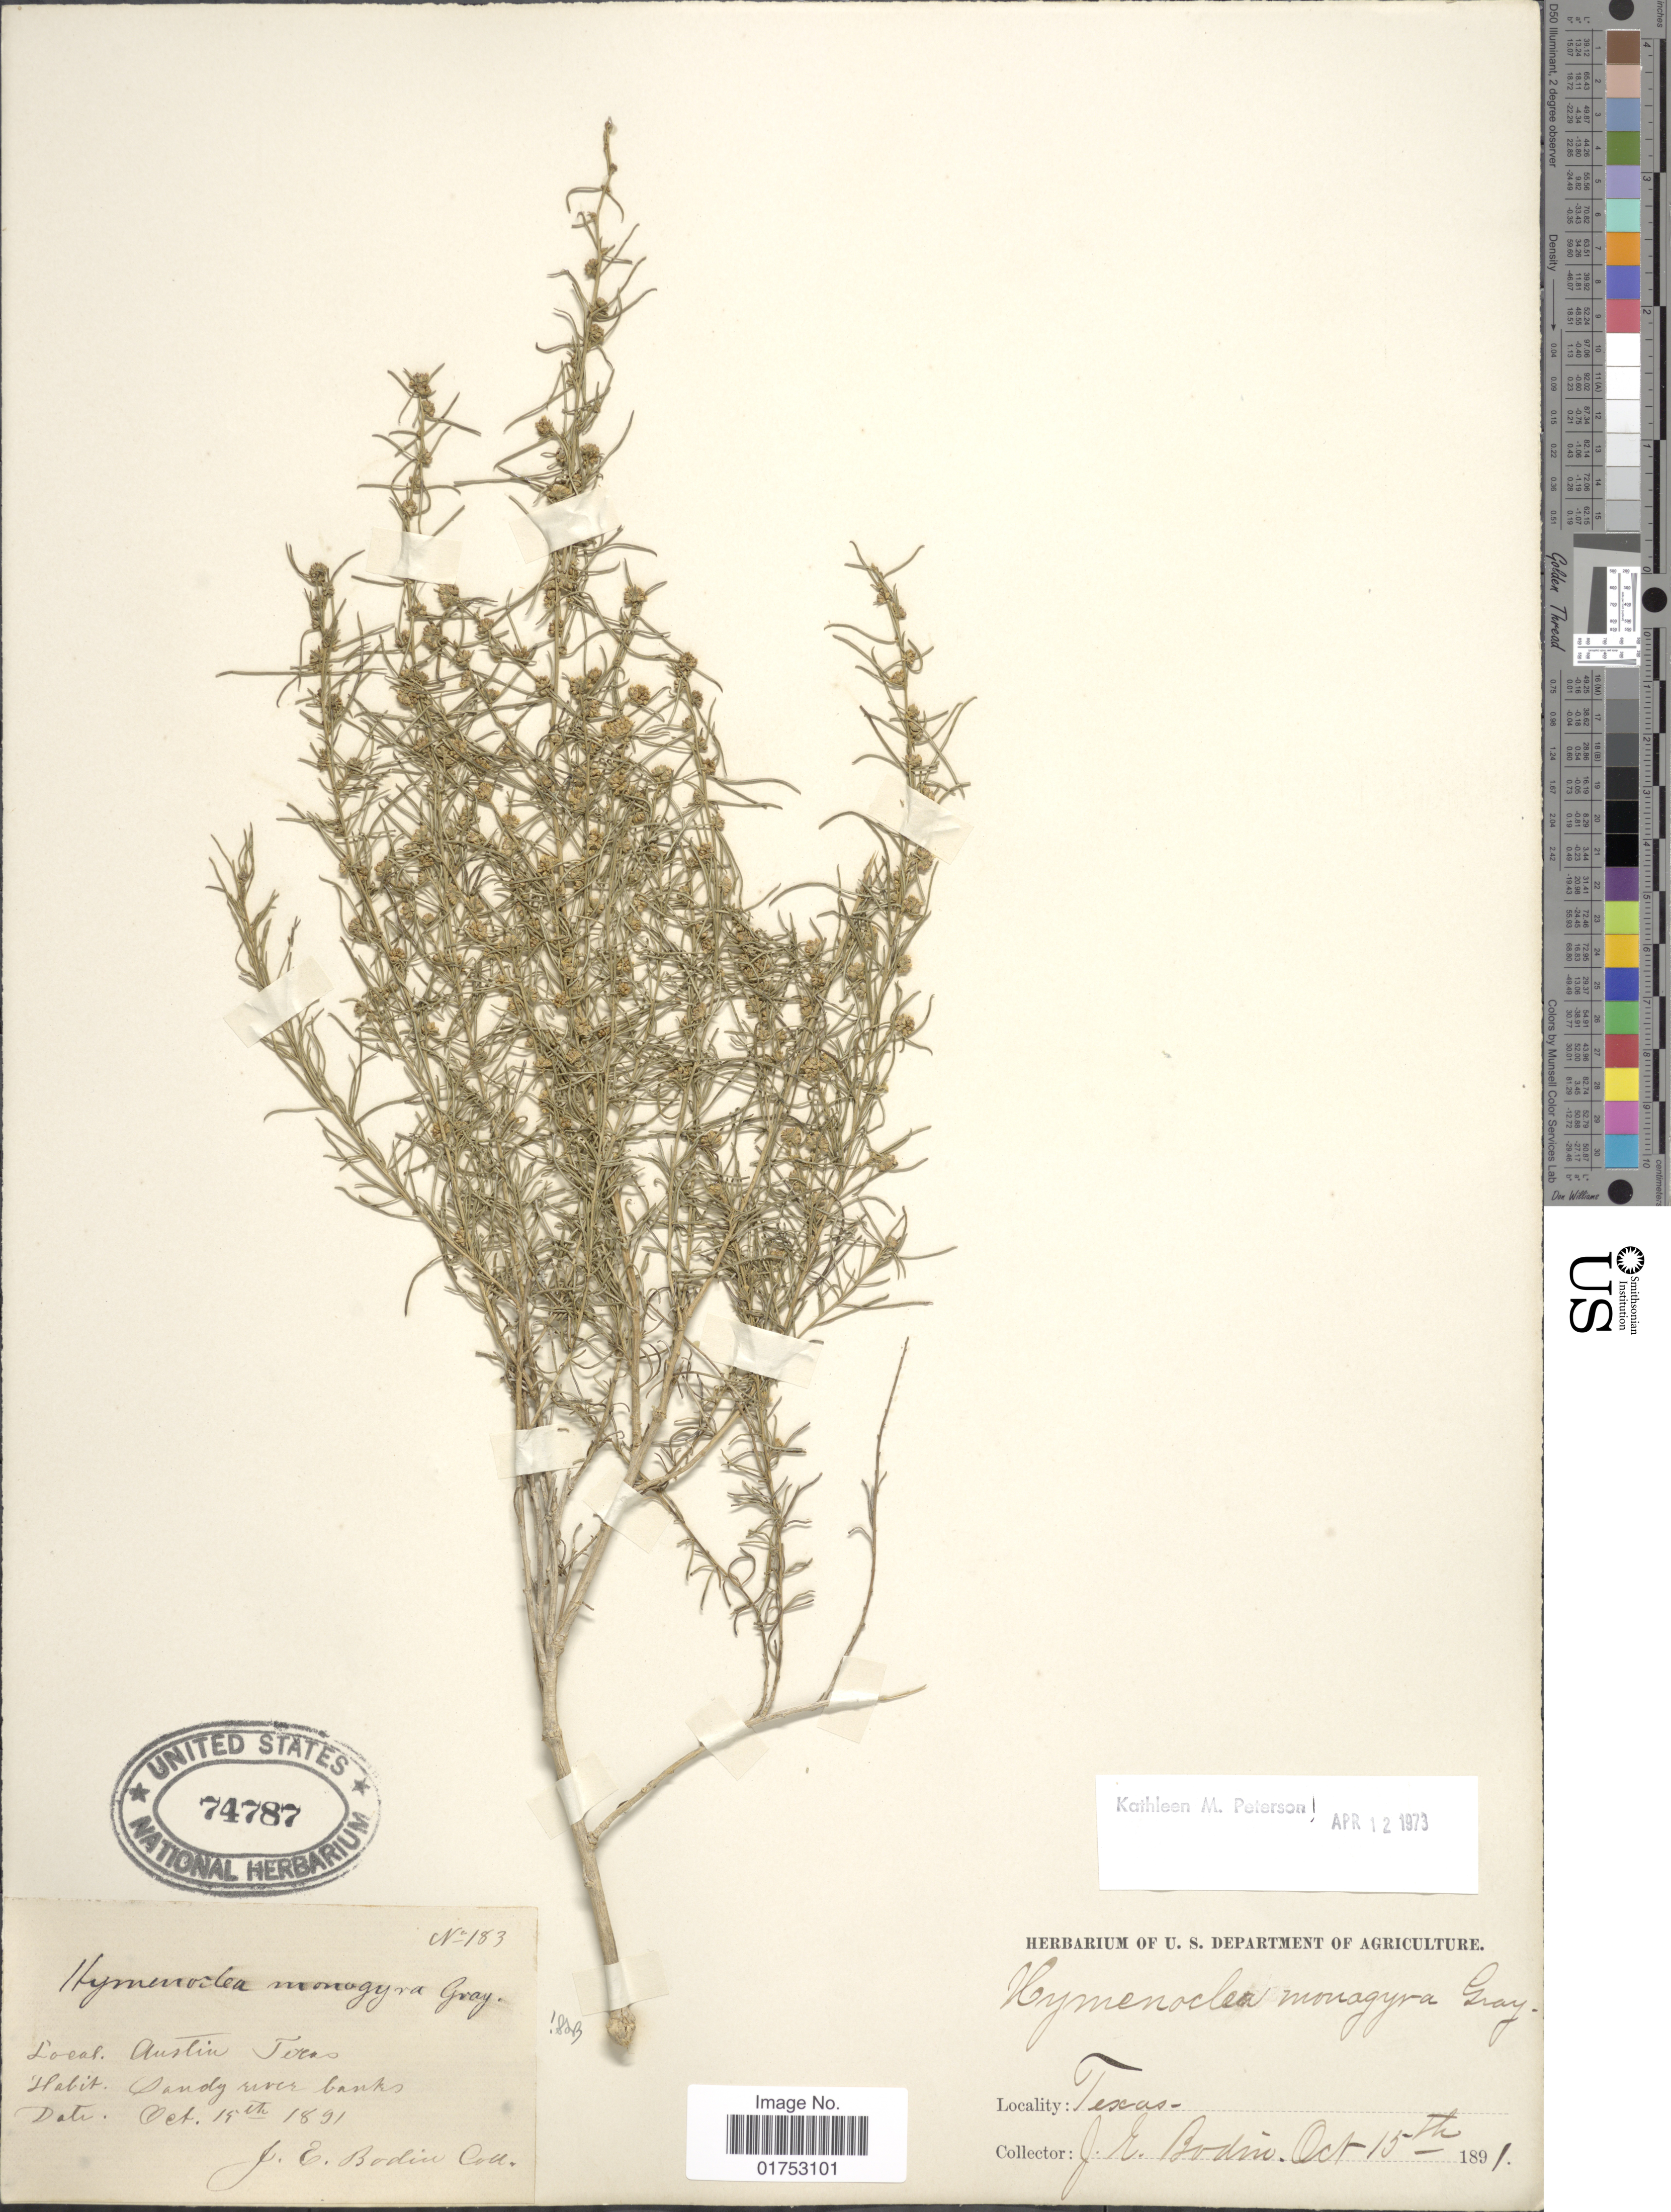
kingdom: Plantae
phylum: Tracheophyta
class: Magnoliopsida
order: Asterales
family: Asteraceae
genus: Hymenoclea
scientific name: Hymenoclea monogyra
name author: Torr. & A. Gray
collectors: J. E. Bodin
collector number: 183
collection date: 1891-10-15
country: United States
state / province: Texas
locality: Austin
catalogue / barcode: US 74787